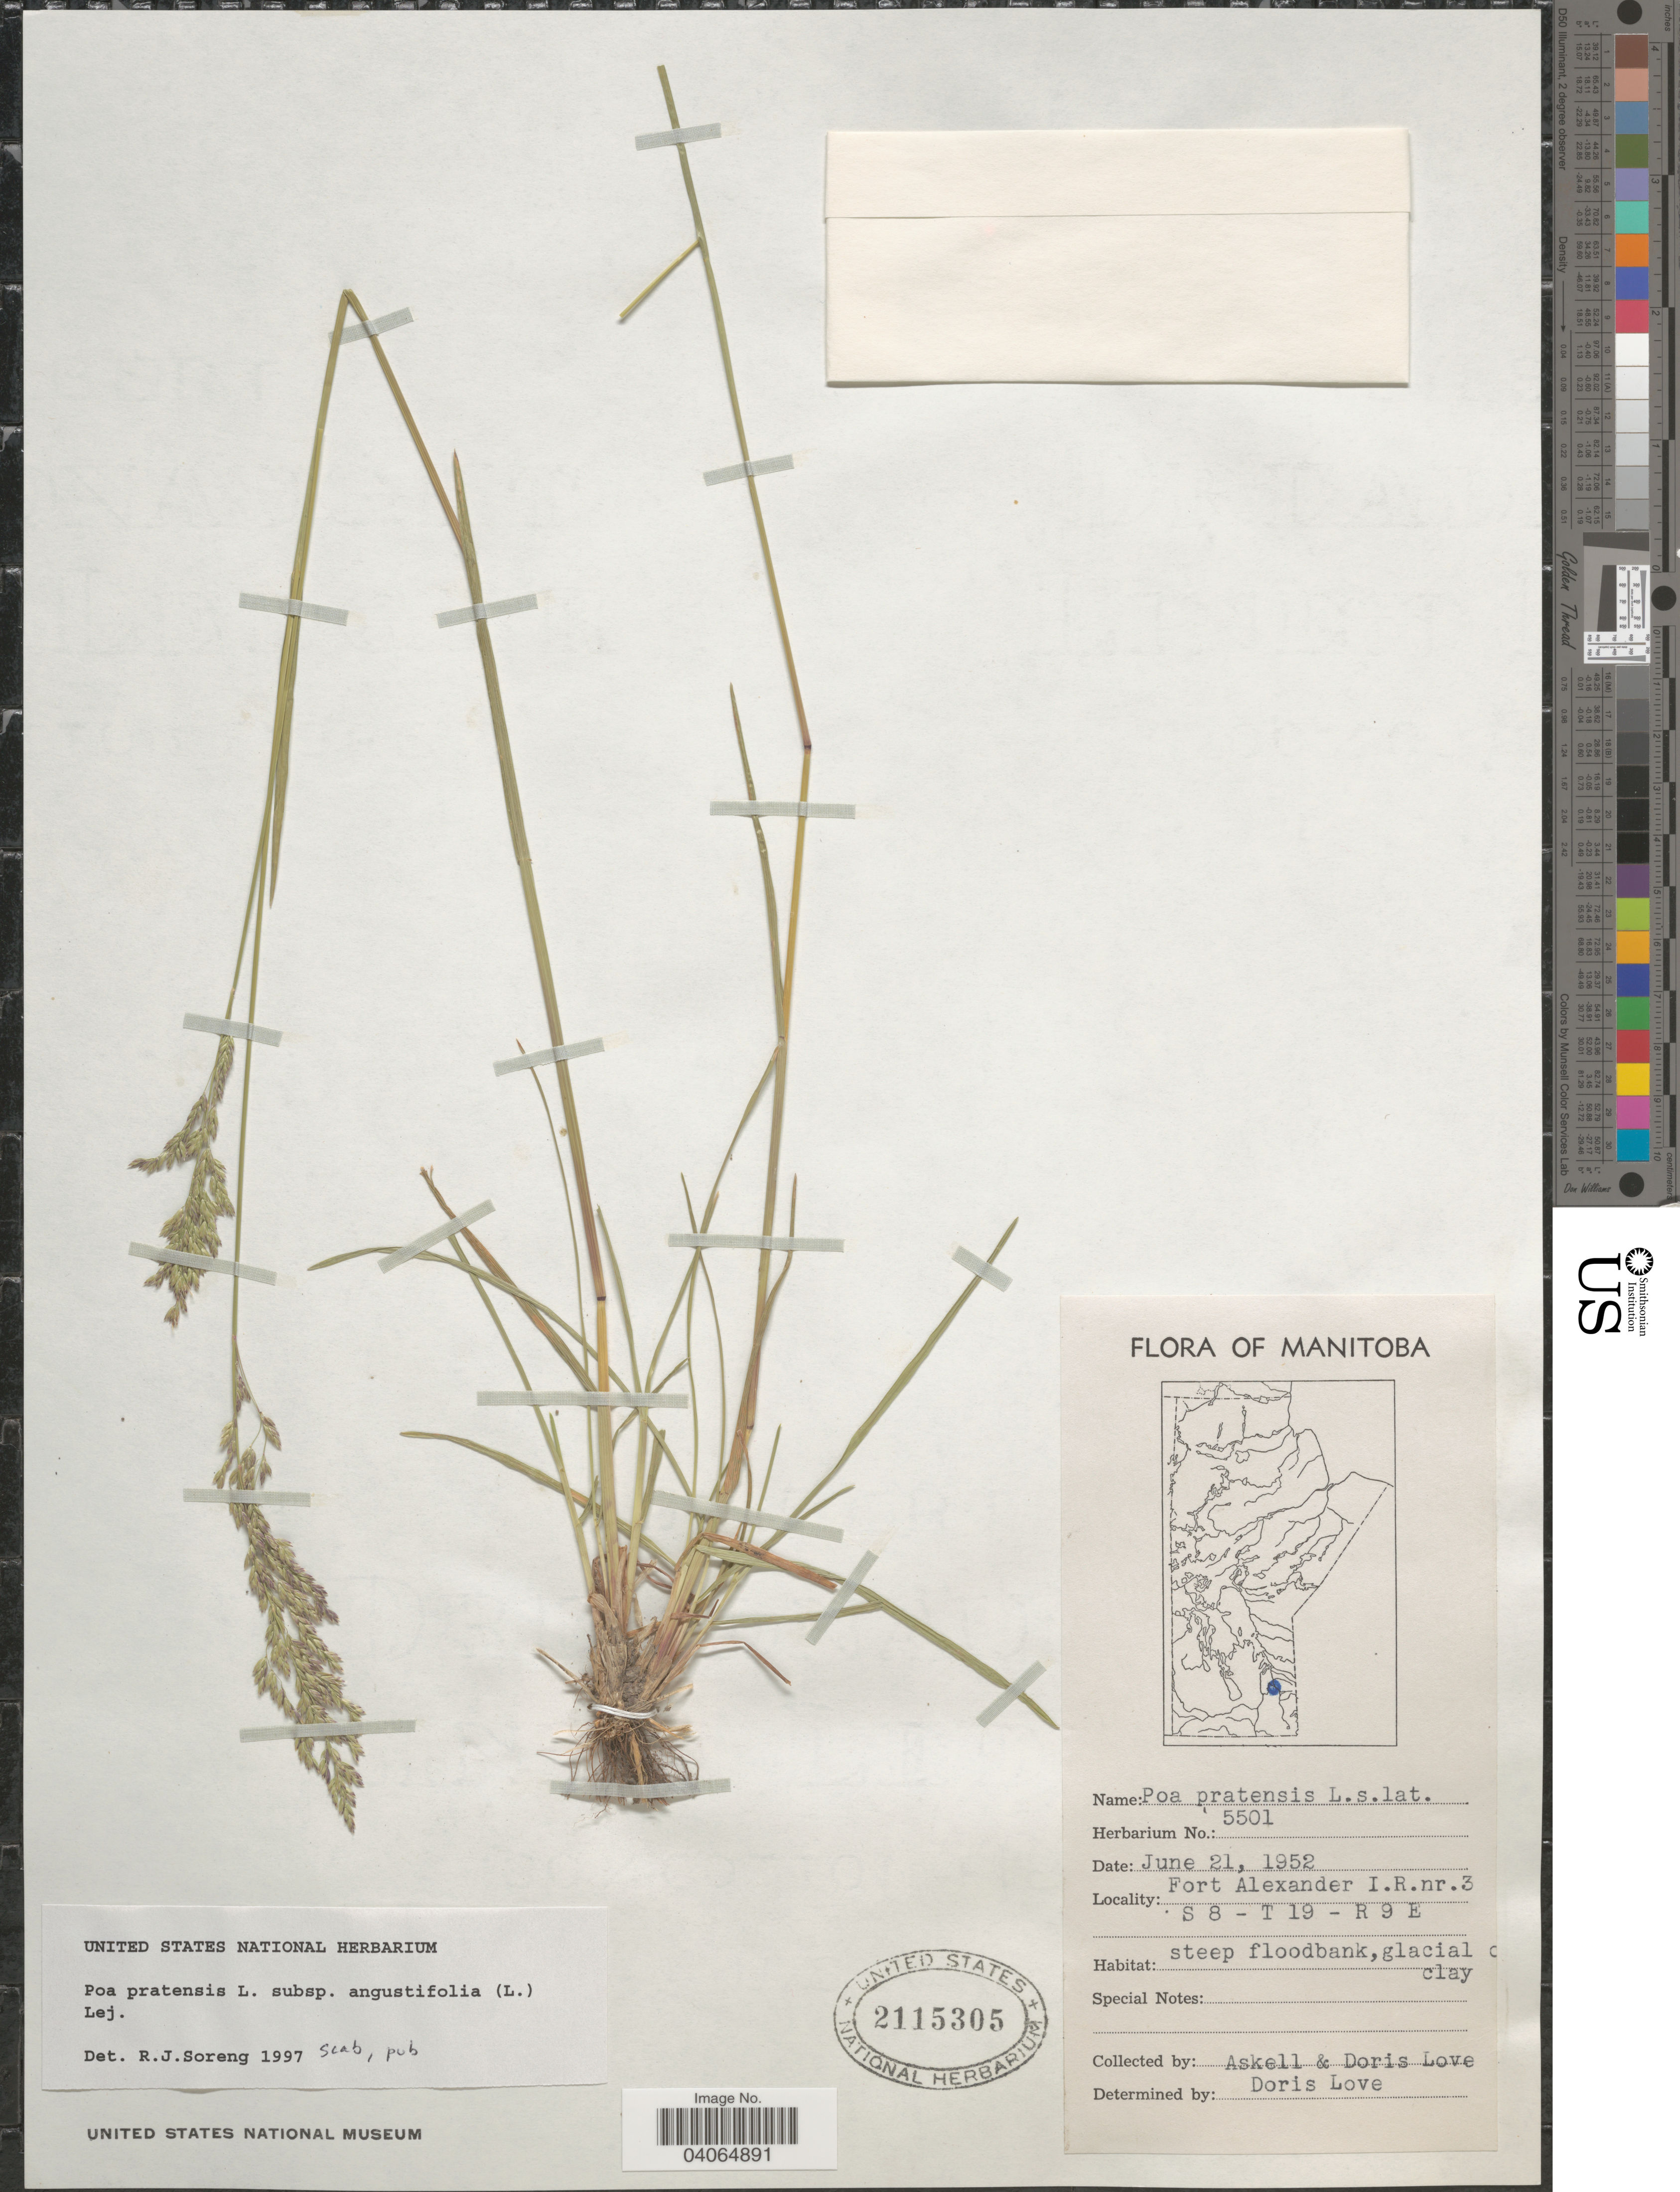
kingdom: Plantae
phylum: Tracheophyta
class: Liliopsida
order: Poales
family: Poaceae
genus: Poa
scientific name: Poa pratensis subsp. angustifolia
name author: (L.) Lej.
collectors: Á. Löve & D. Löve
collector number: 5501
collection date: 1952-06-21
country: Canada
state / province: Manitoba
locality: Fort Alexander I.R.nr.3. S 8 - T 19 - R 9 E.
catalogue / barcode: US 2115305